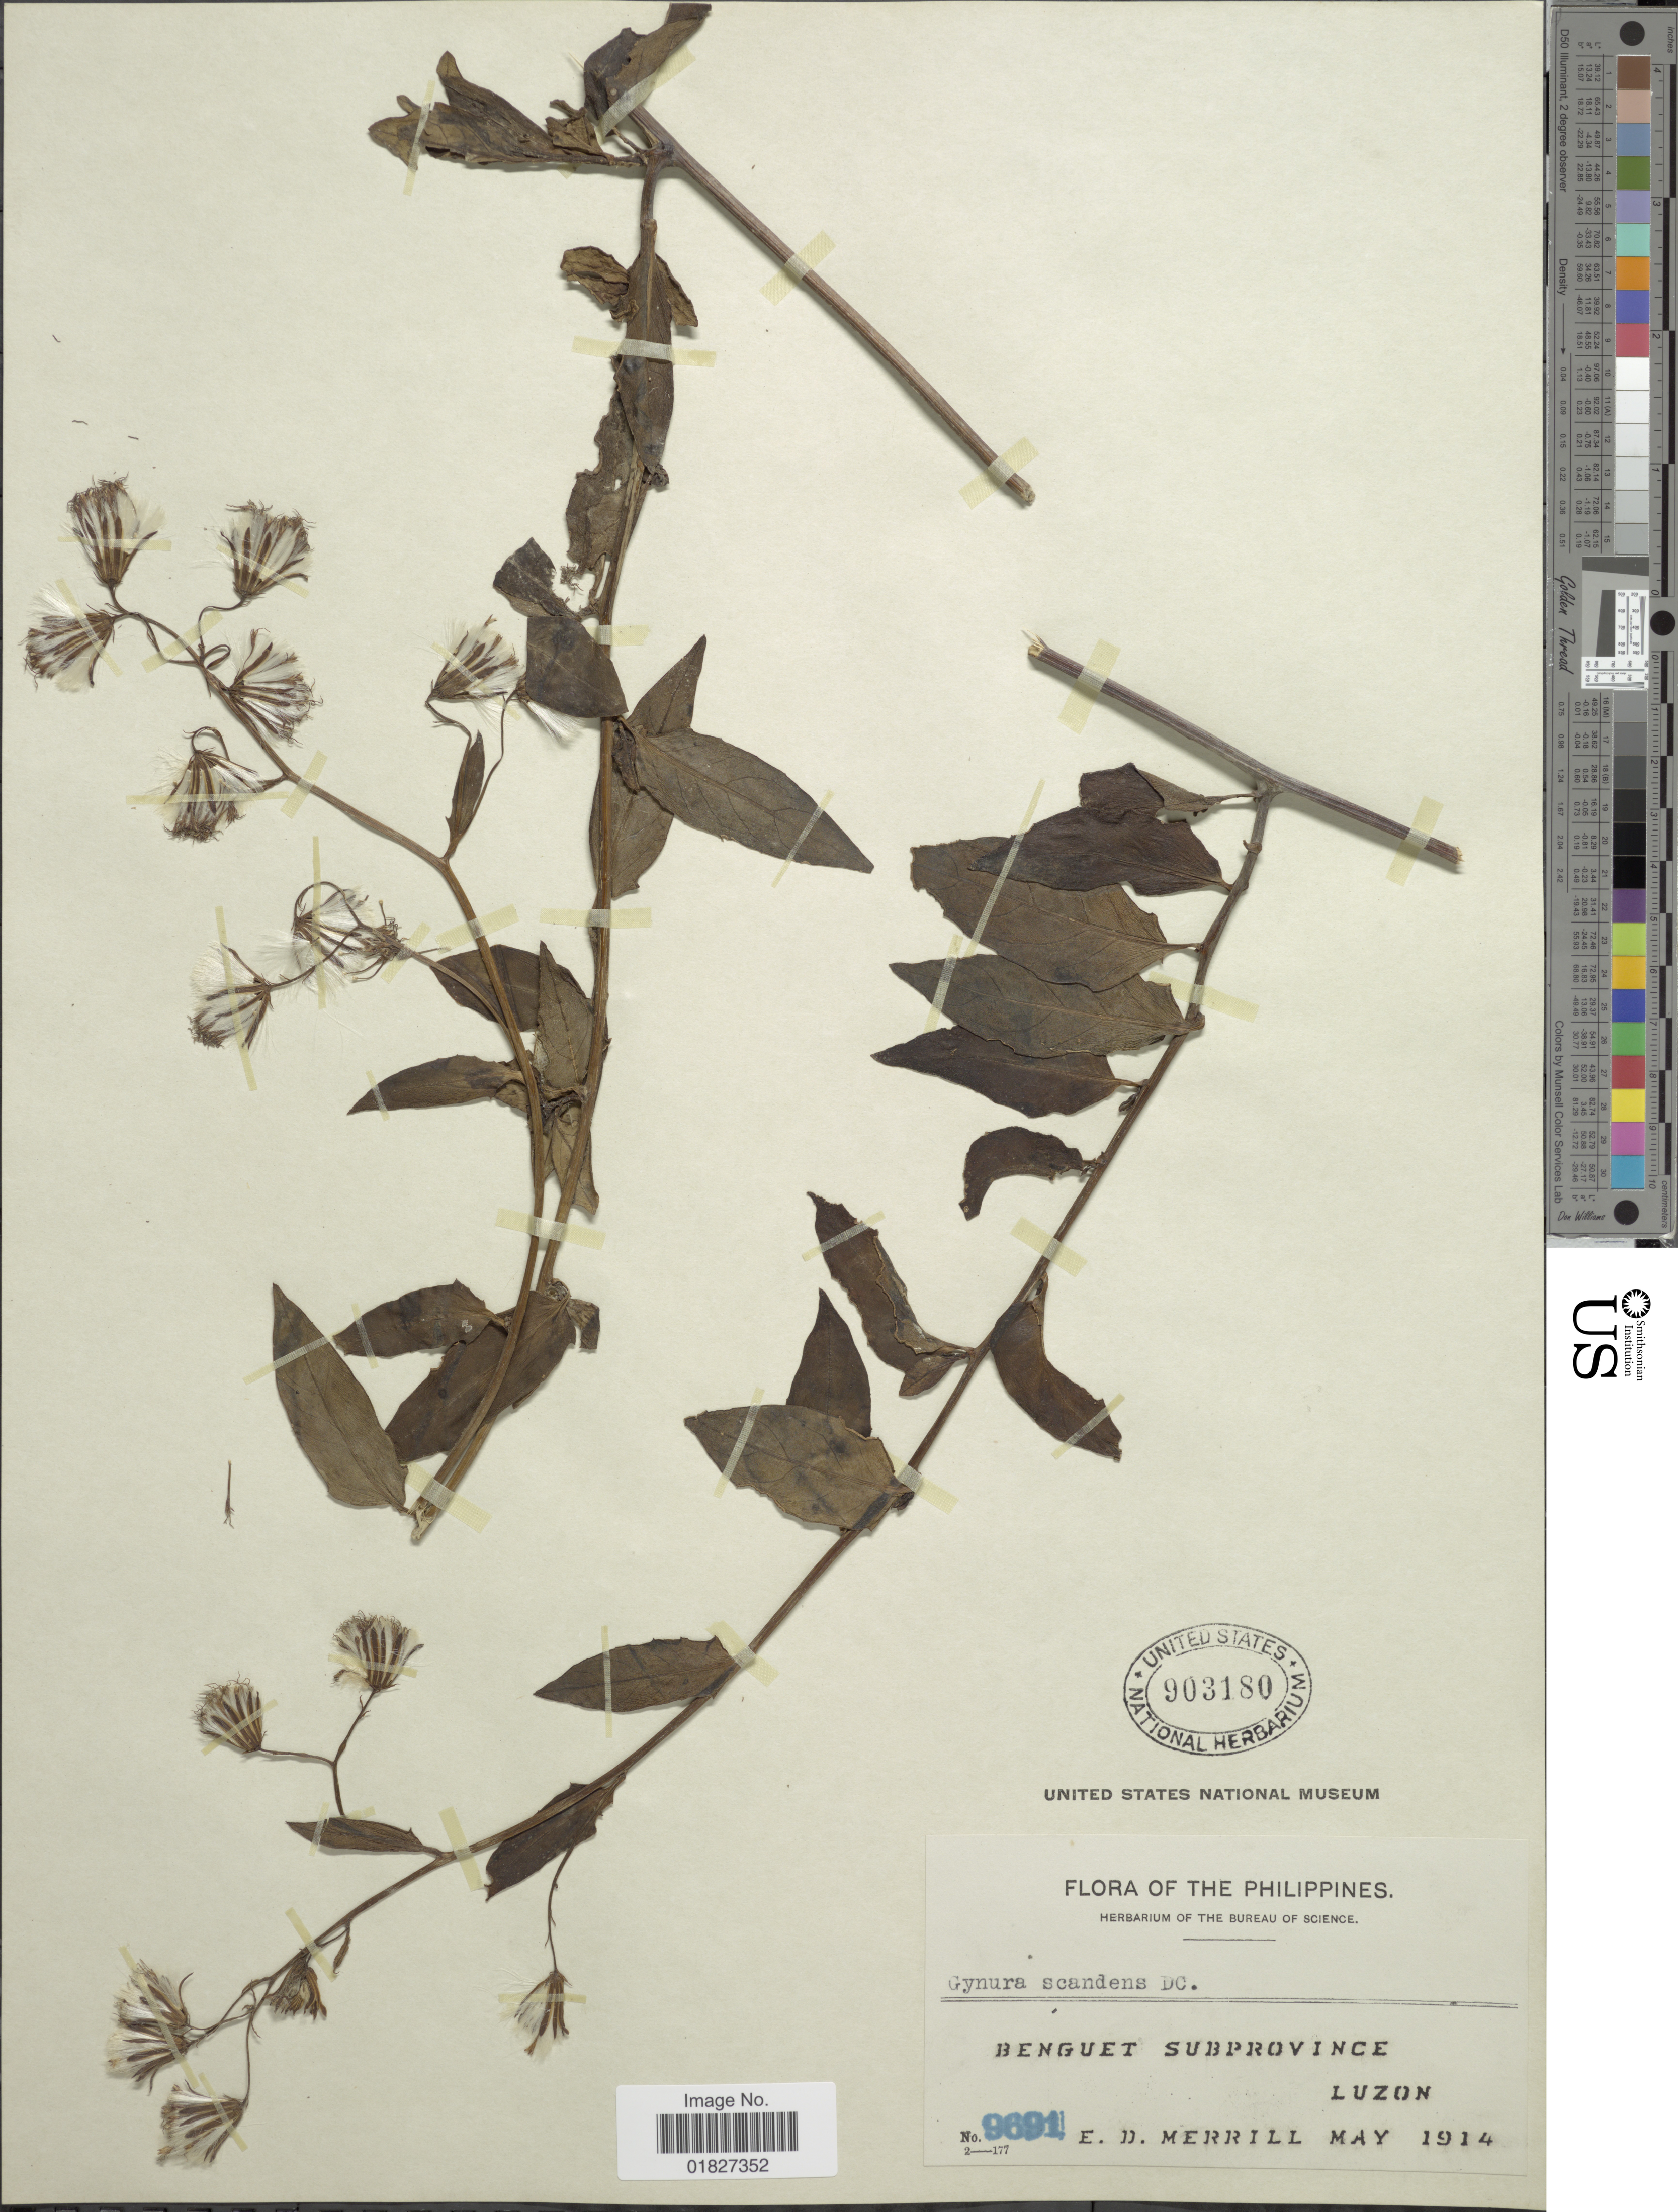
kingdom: Plantae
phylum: Tracheophyta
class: Magnoliopsida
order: Asterales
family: Asteraceae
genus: Gynura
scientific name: Gynura scandens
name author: O. Hoffm.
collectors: E. D. Merrill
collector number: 9691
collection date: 1914-05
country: Philippines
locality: Benguet Subprovince, Luzon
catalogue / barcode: US 903180